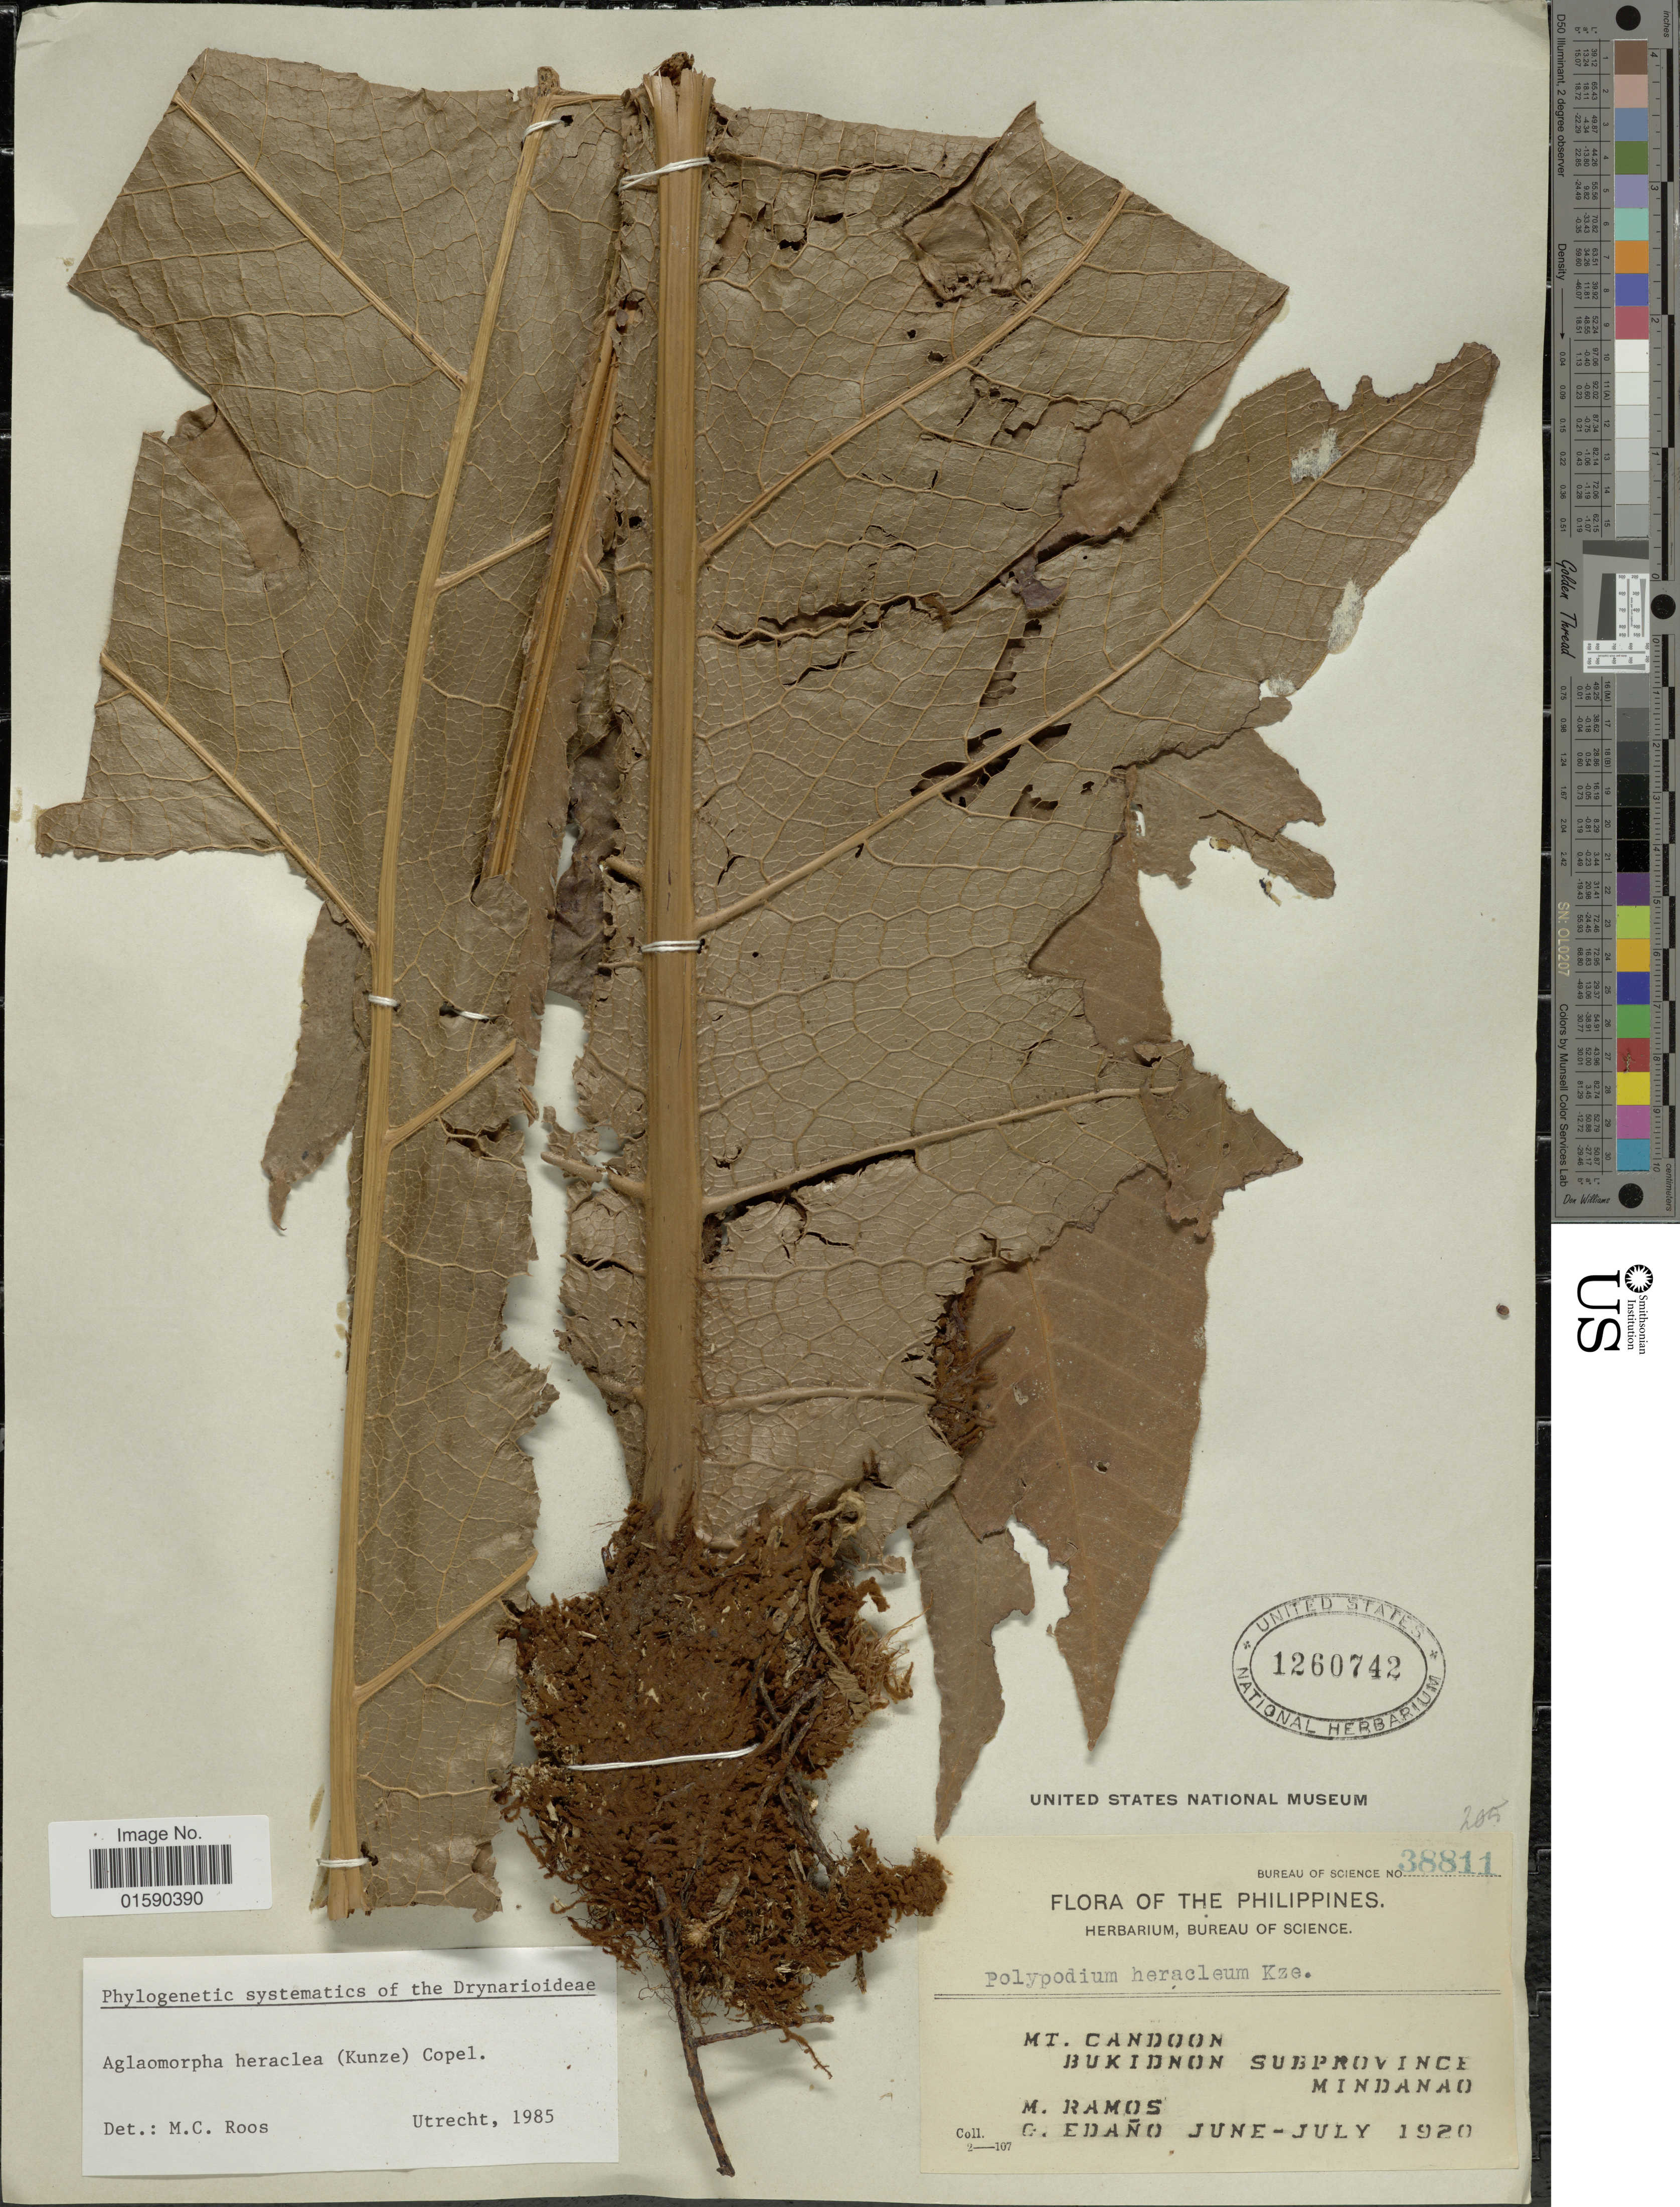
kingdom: Plantae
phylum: Tracheophyta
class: Polypodiopsida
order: Polypodiales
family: Polypodiaceae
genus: Aglaomorpha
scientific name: Aglaomorpha heraclea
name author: (Kunze) Copel.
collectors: M. Ramos & G. Edaño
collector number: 38811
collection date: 1920-06/1920-07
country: Philippines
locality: Mt. Candoon, Bukidon, subprovince Mindanao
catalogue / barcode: US 1260742